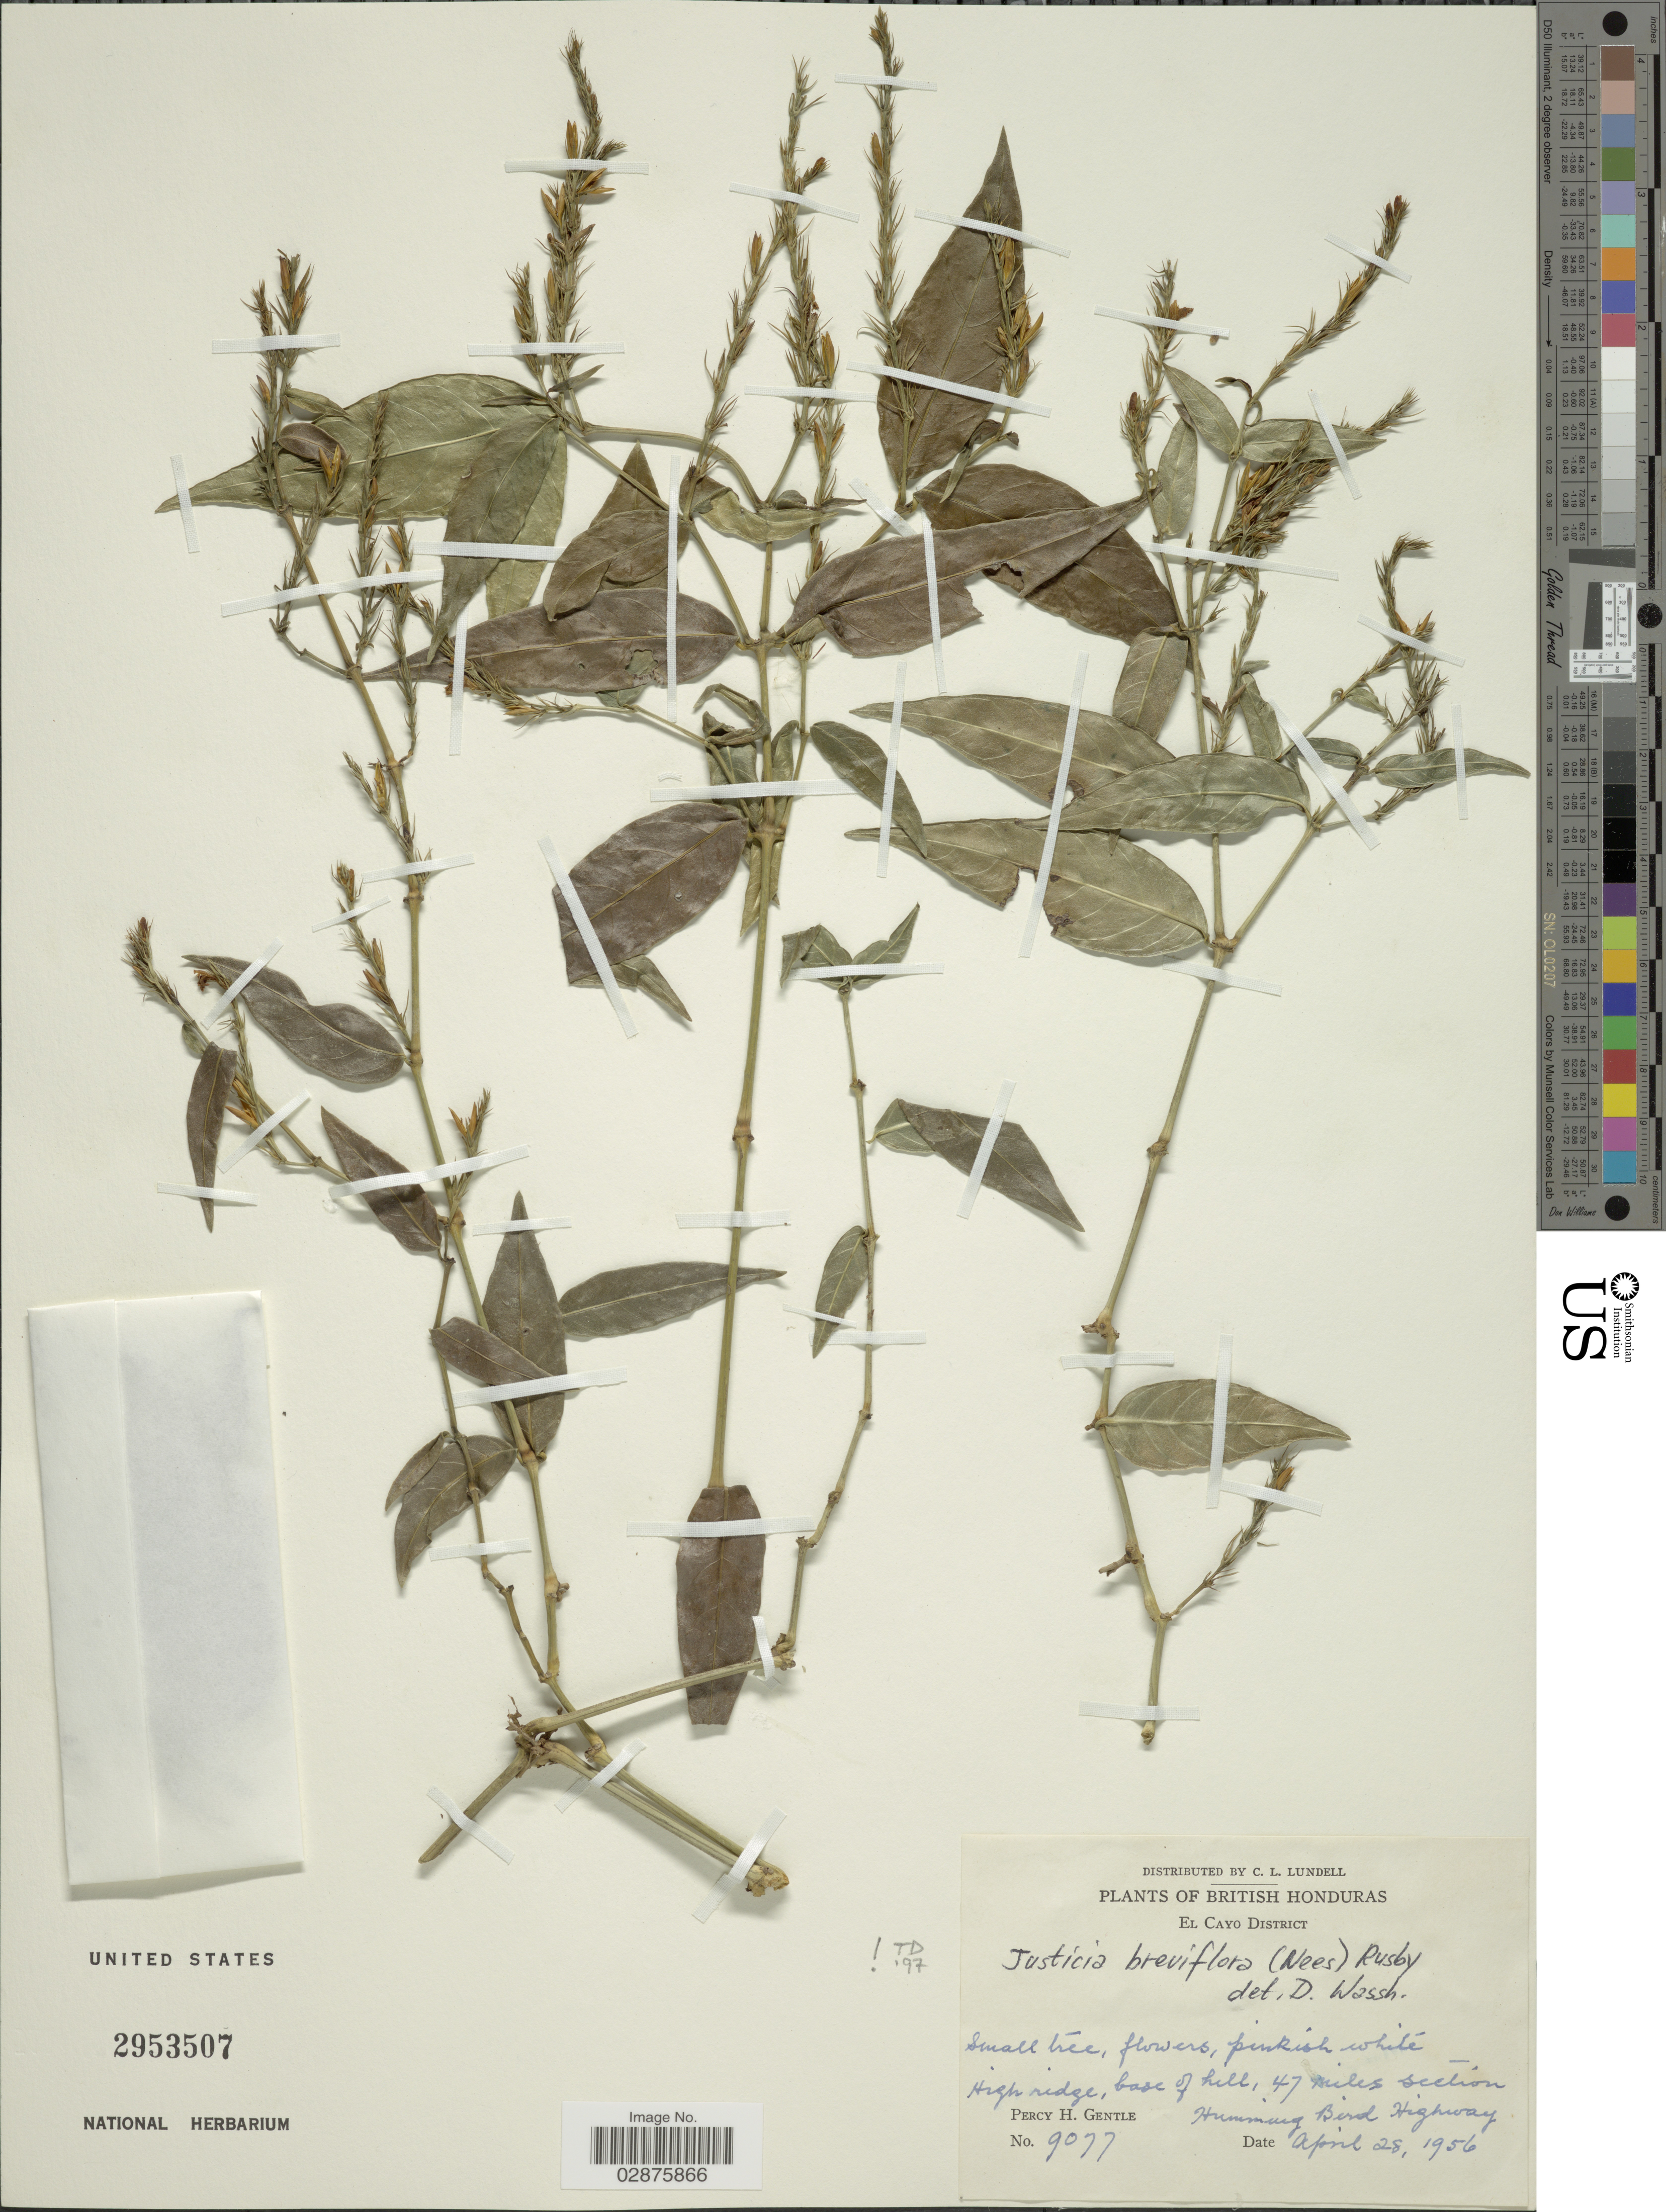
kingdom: Plantae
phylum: Tracheophyta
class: Magnoliopsida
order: Lamiales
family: Acanthaceae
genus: Justicia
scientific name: Justicia breviflora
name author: (Nees) Rusby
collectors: P. H. Gentle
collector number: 9077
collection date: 1956-04-25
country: Belize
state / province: Cayo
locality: British Honduras, El Cayo District, High ridge, base of hill, 47 miles section, Humming Bird Highway.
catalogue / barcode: US 2953507